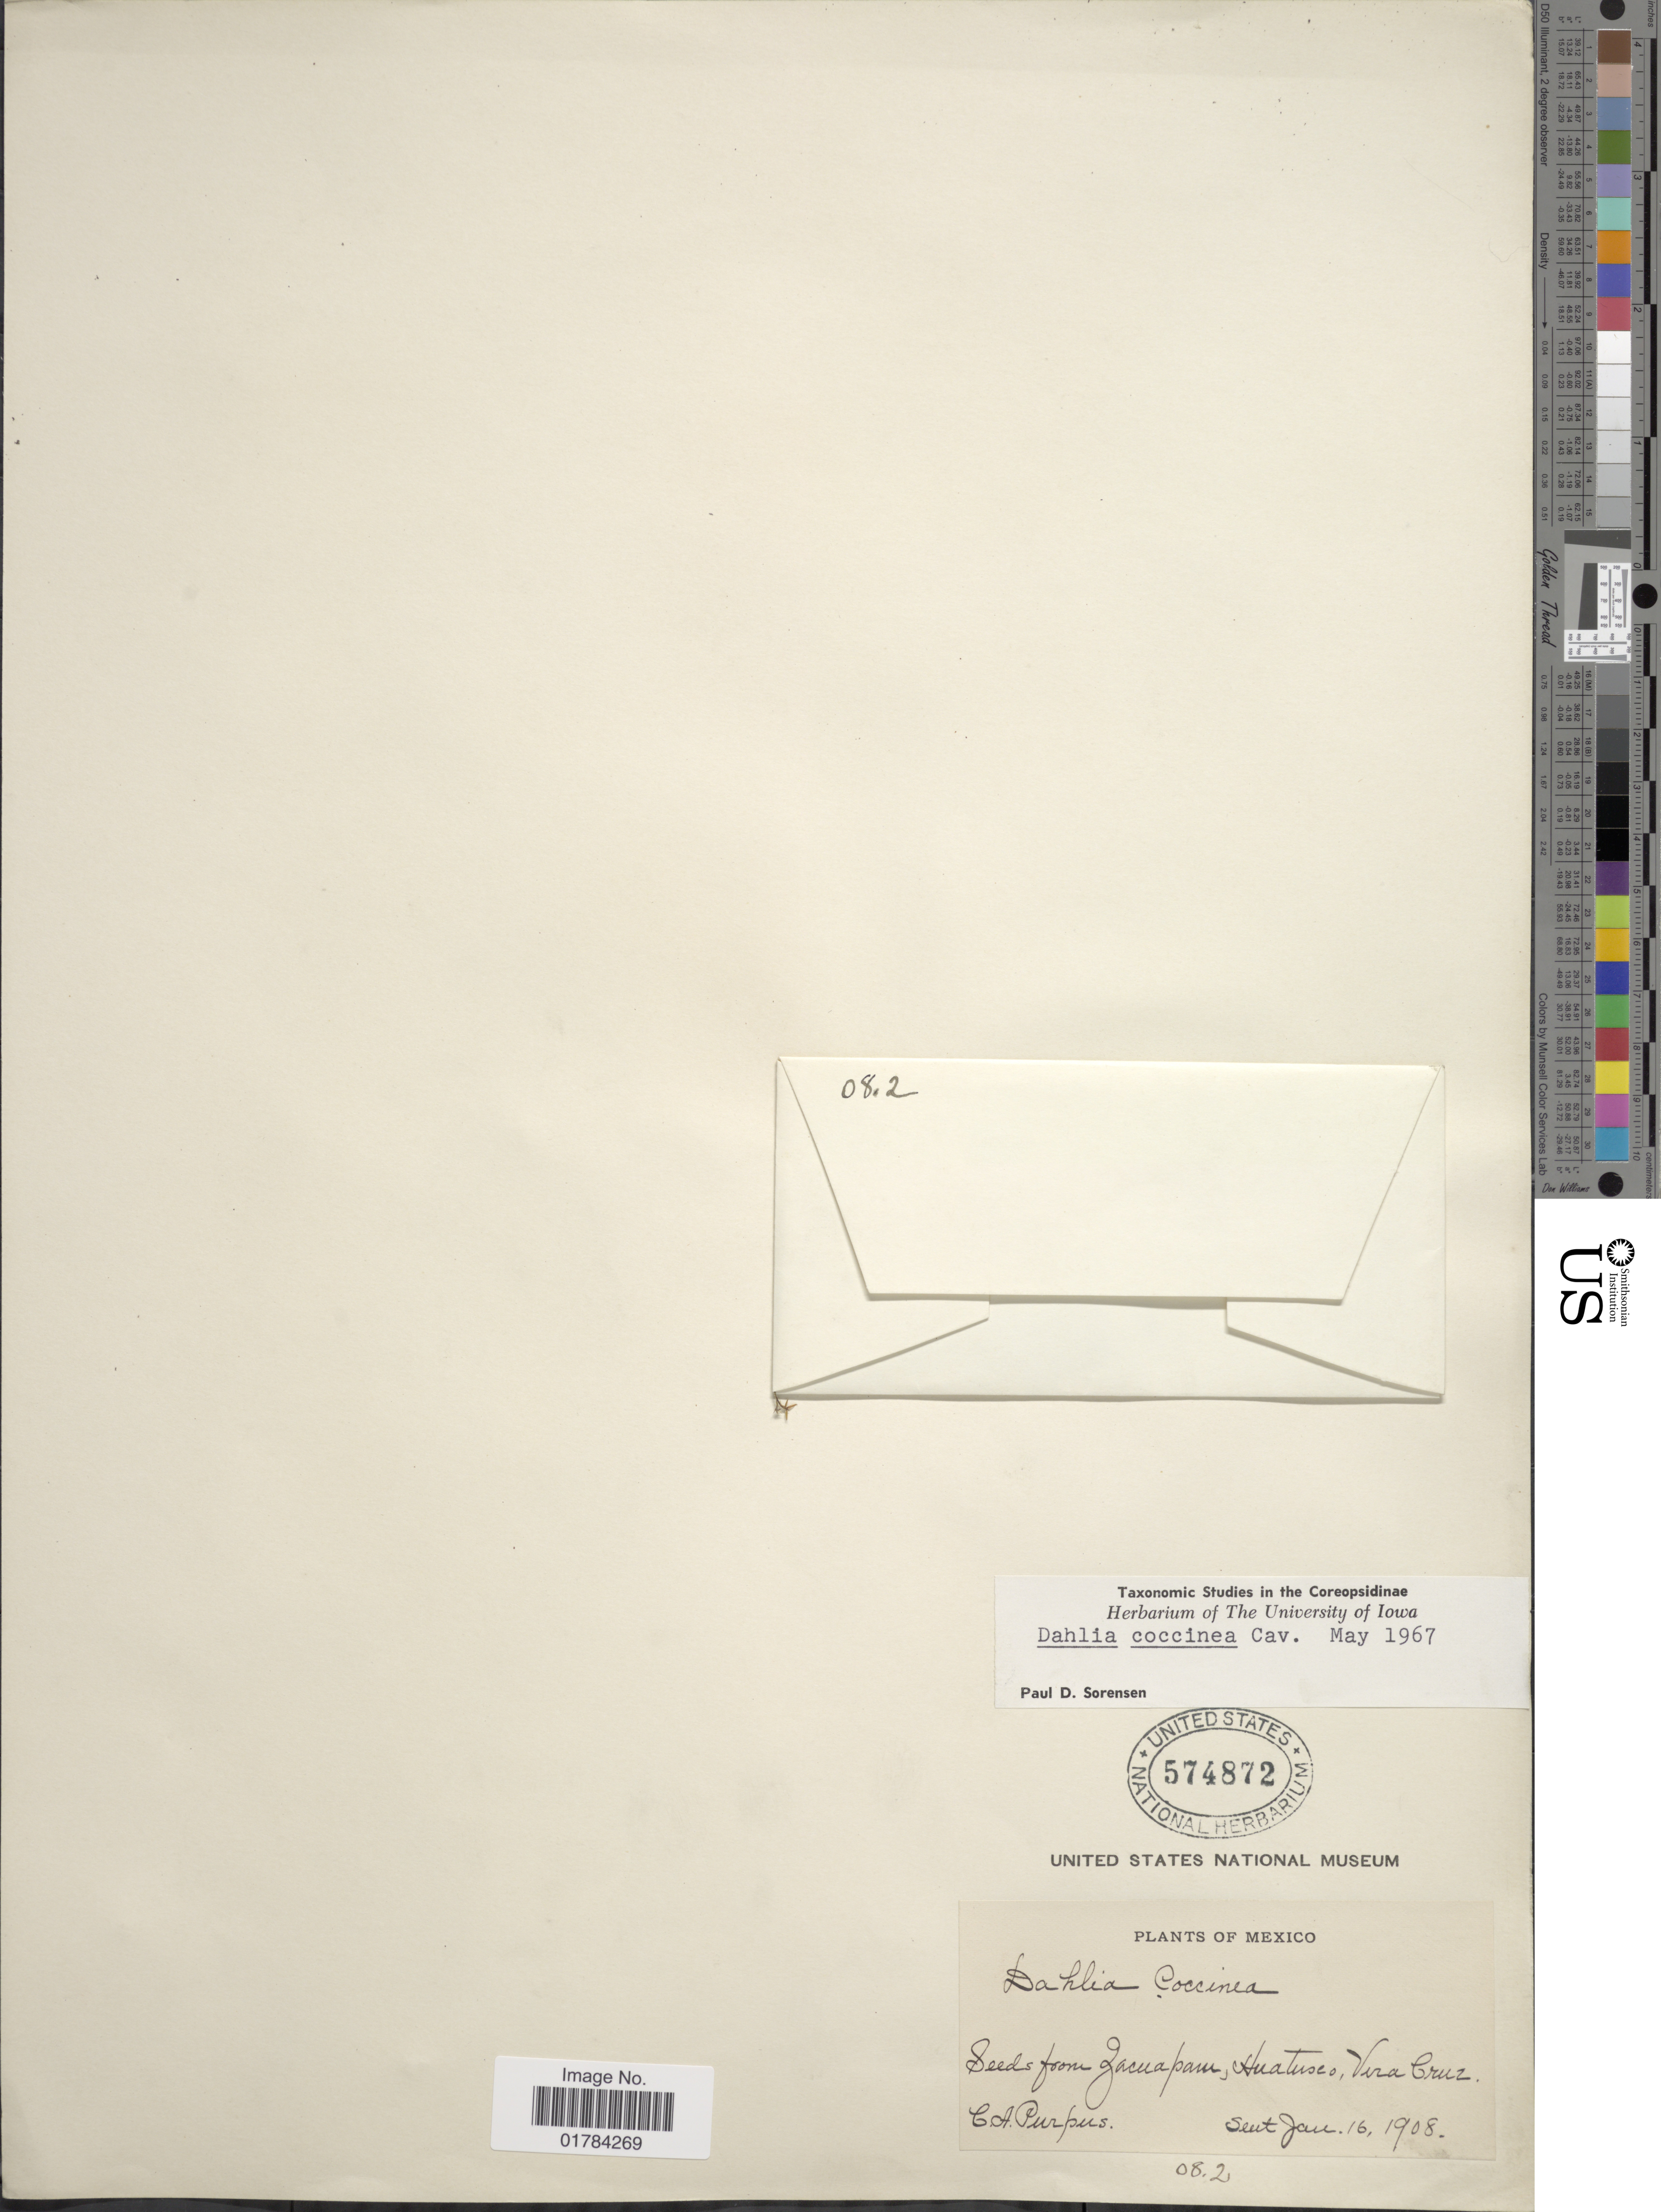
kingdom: Plantae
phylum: Tracheophyta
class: Magnoliopsida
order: Asterales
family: Asteraceae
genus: Dahlia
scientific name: Dahlia coccinea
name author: Cav.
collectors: C. A. Purpus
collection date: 1908-01-16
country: Mexico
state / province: Veracruz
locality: Seeds from Zacuapan, Huatusco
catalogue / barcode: US 574872